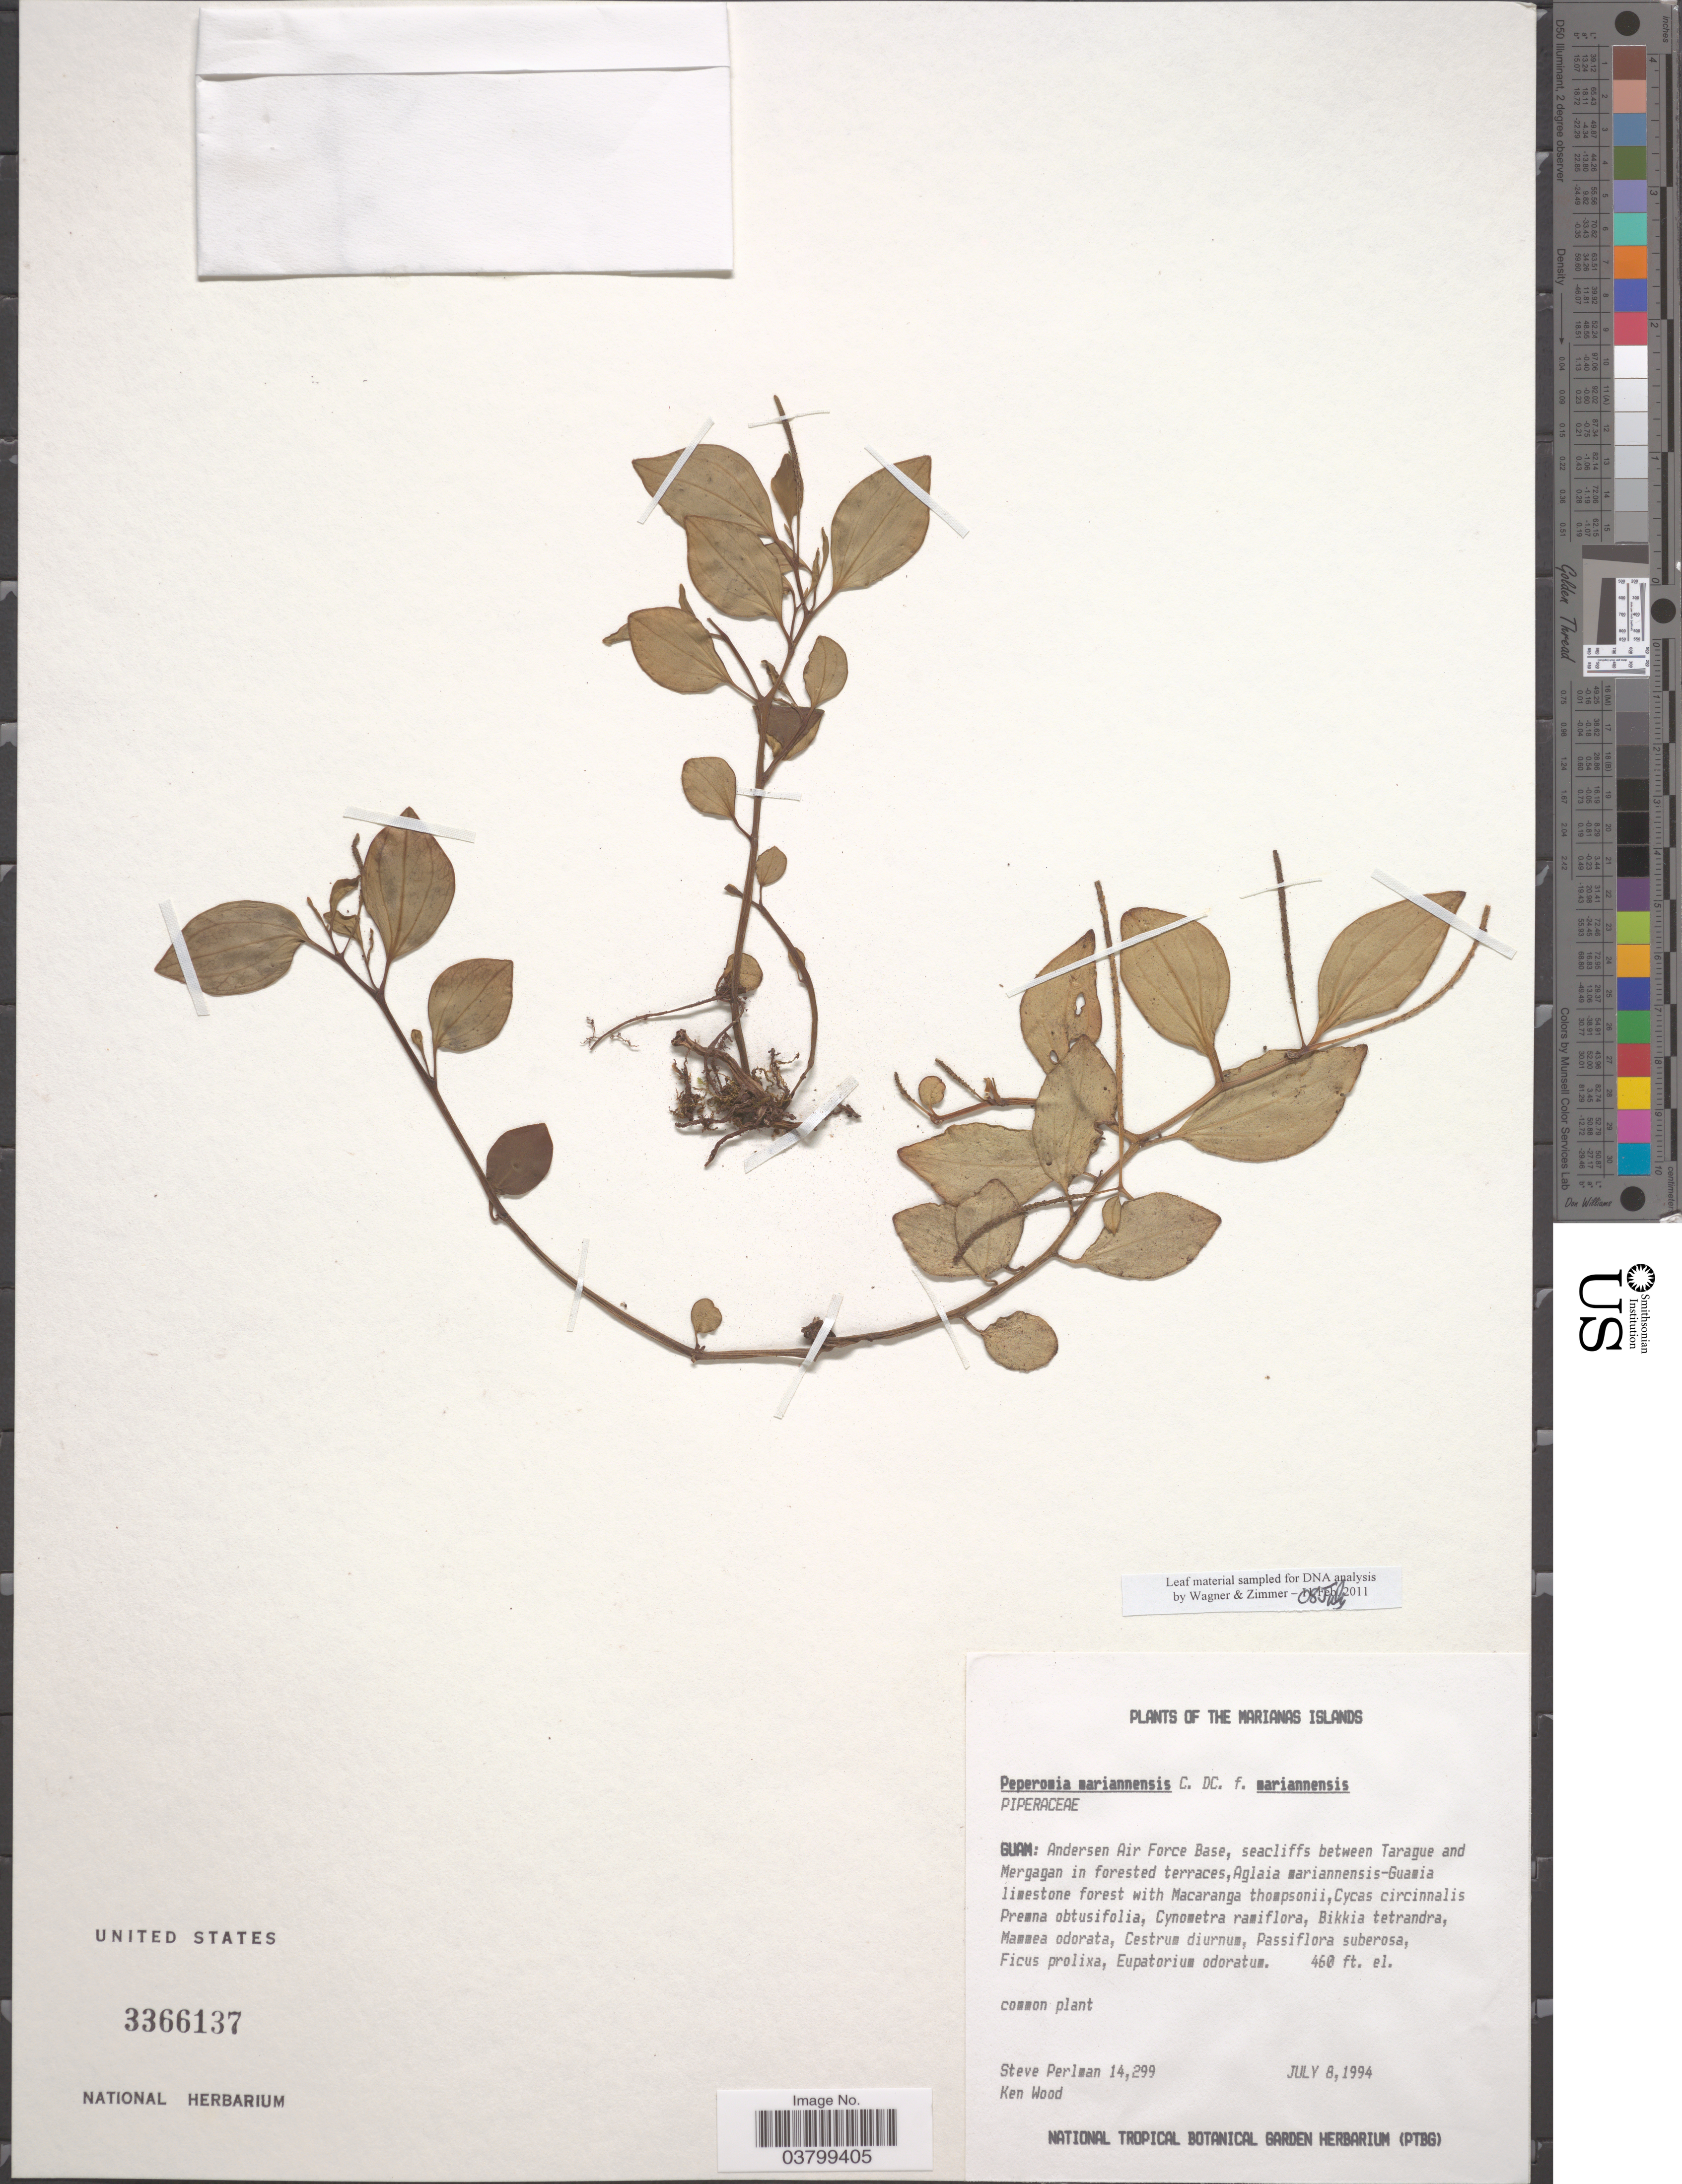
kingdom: Plantae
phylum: Tracheophyta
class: Magnoliopsida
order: Piperales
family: Piperaceae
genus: Peperomia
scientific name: Peperomia mariannensis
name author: C. DC.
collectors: S. Perlman & K. Wood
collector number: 14299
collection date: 1994-07-08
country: Guam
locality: Marianas Islands. Andersen Air Force Base, seacliffs between Tarague and Mergagan n forested terraces.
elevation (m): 140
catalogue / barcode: US 3366137